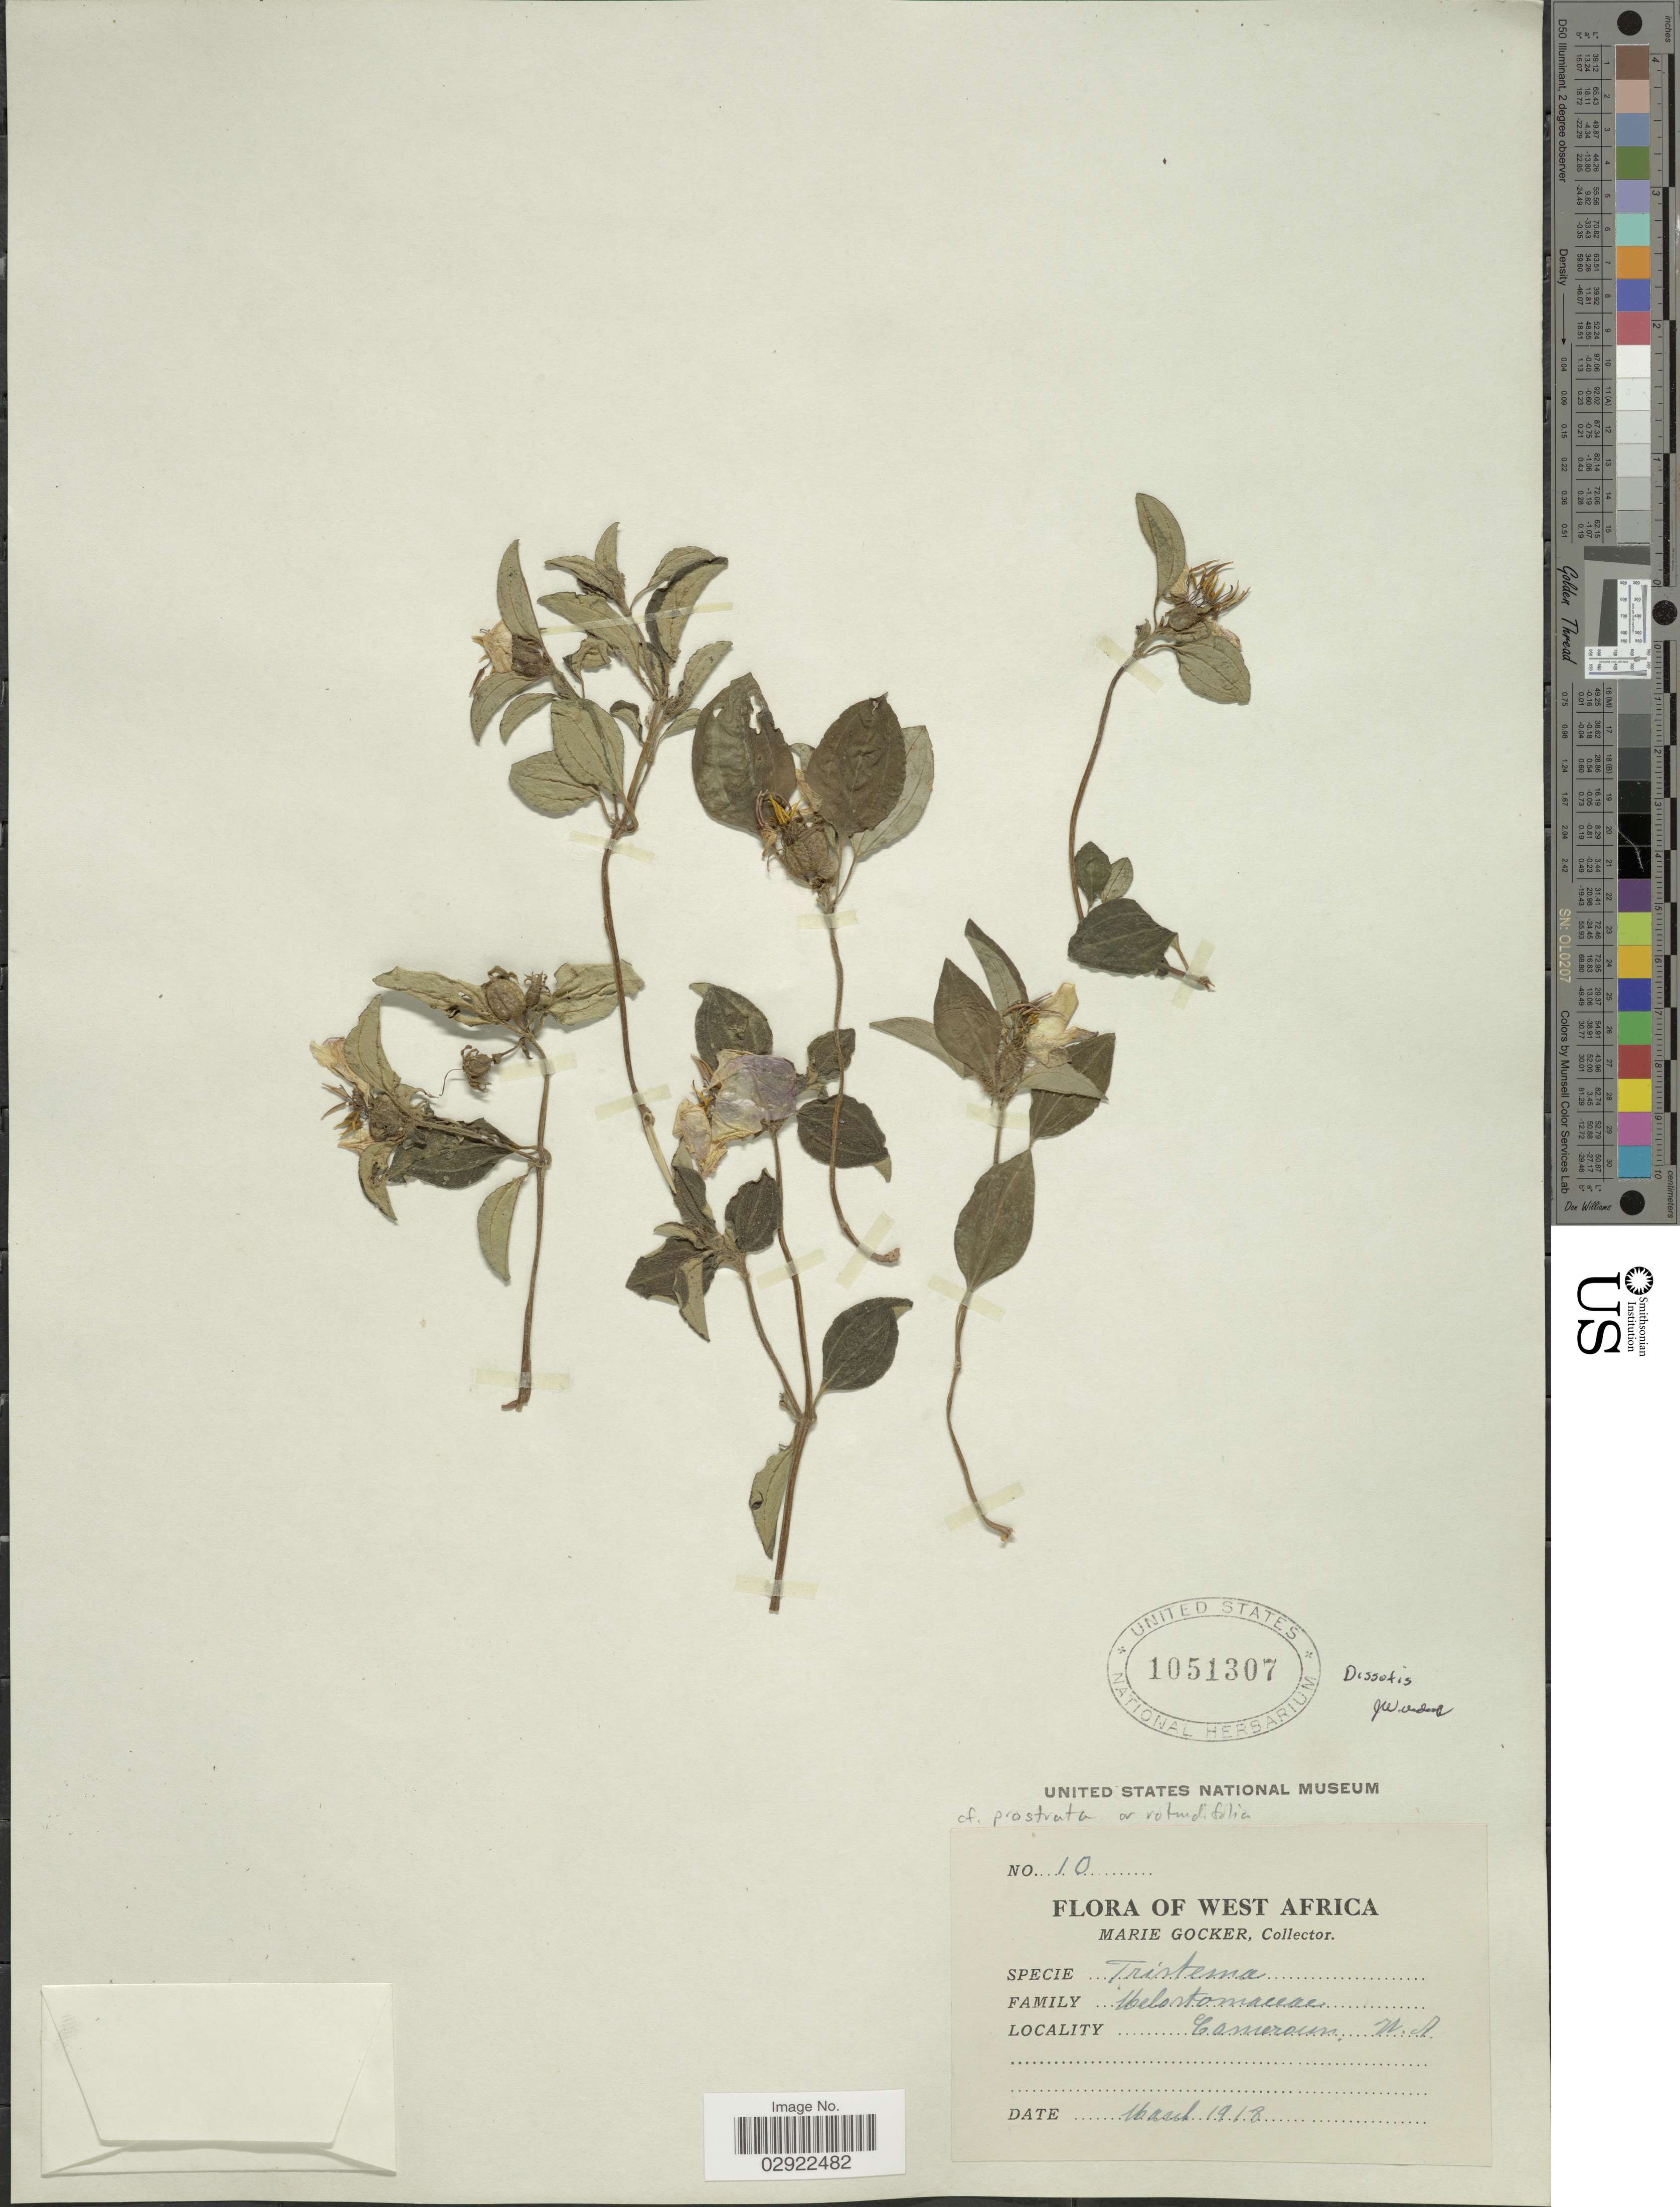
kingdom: Plantae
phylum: Tracheophyta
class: Magnoliopsida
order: Myrtales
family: Melastomataceae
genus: Heterotis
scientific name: Heterotis sp.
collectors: M. Gocker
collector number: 10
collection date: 1918-03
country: Cameroon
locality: Cameroun, W. A.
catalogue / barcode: US 1051307